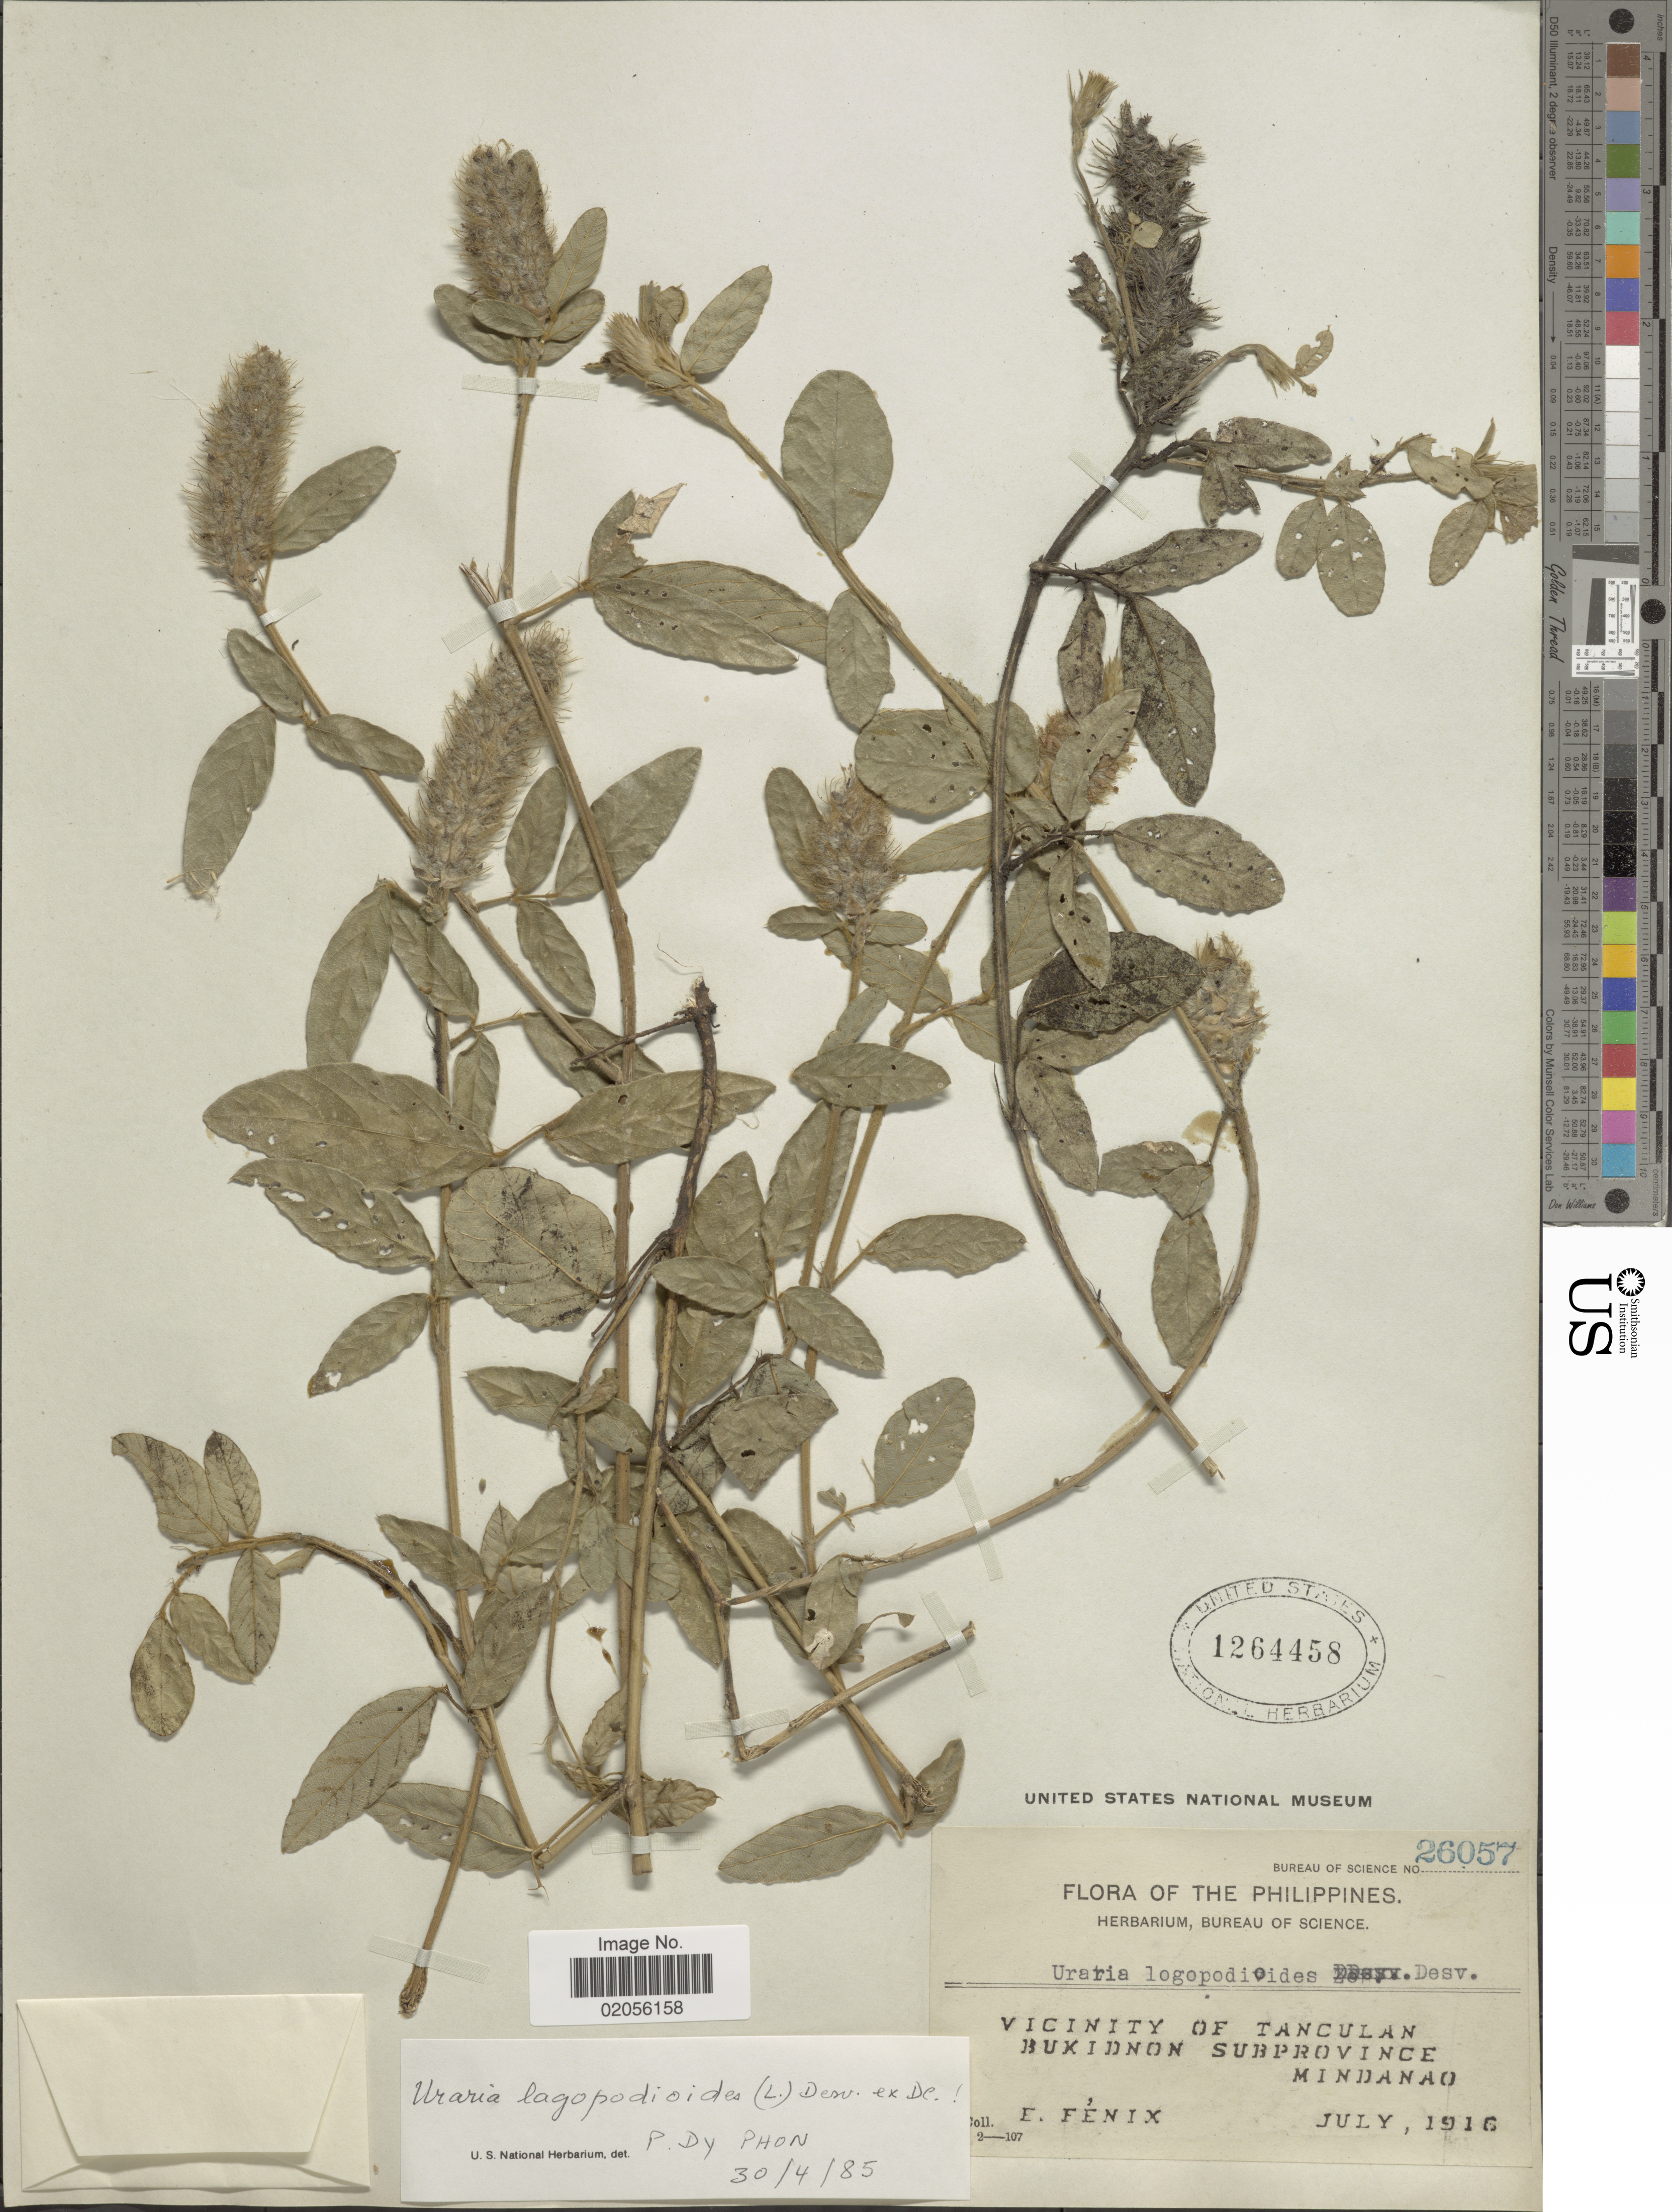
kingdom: Plantae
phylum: Tracheophyta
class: Magnoliopsida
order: Fabales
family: Fabaceae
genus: Uraria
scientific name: Uraria lagopodioides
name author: (L.) Desv. ex DC.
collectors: E. Fénix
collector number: Bureau of Science 26057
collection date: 1916-07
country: Philippines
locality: Vicinity of Tanculan. Bukidnon Subprovince. Mindanao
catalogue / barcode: US 1264458